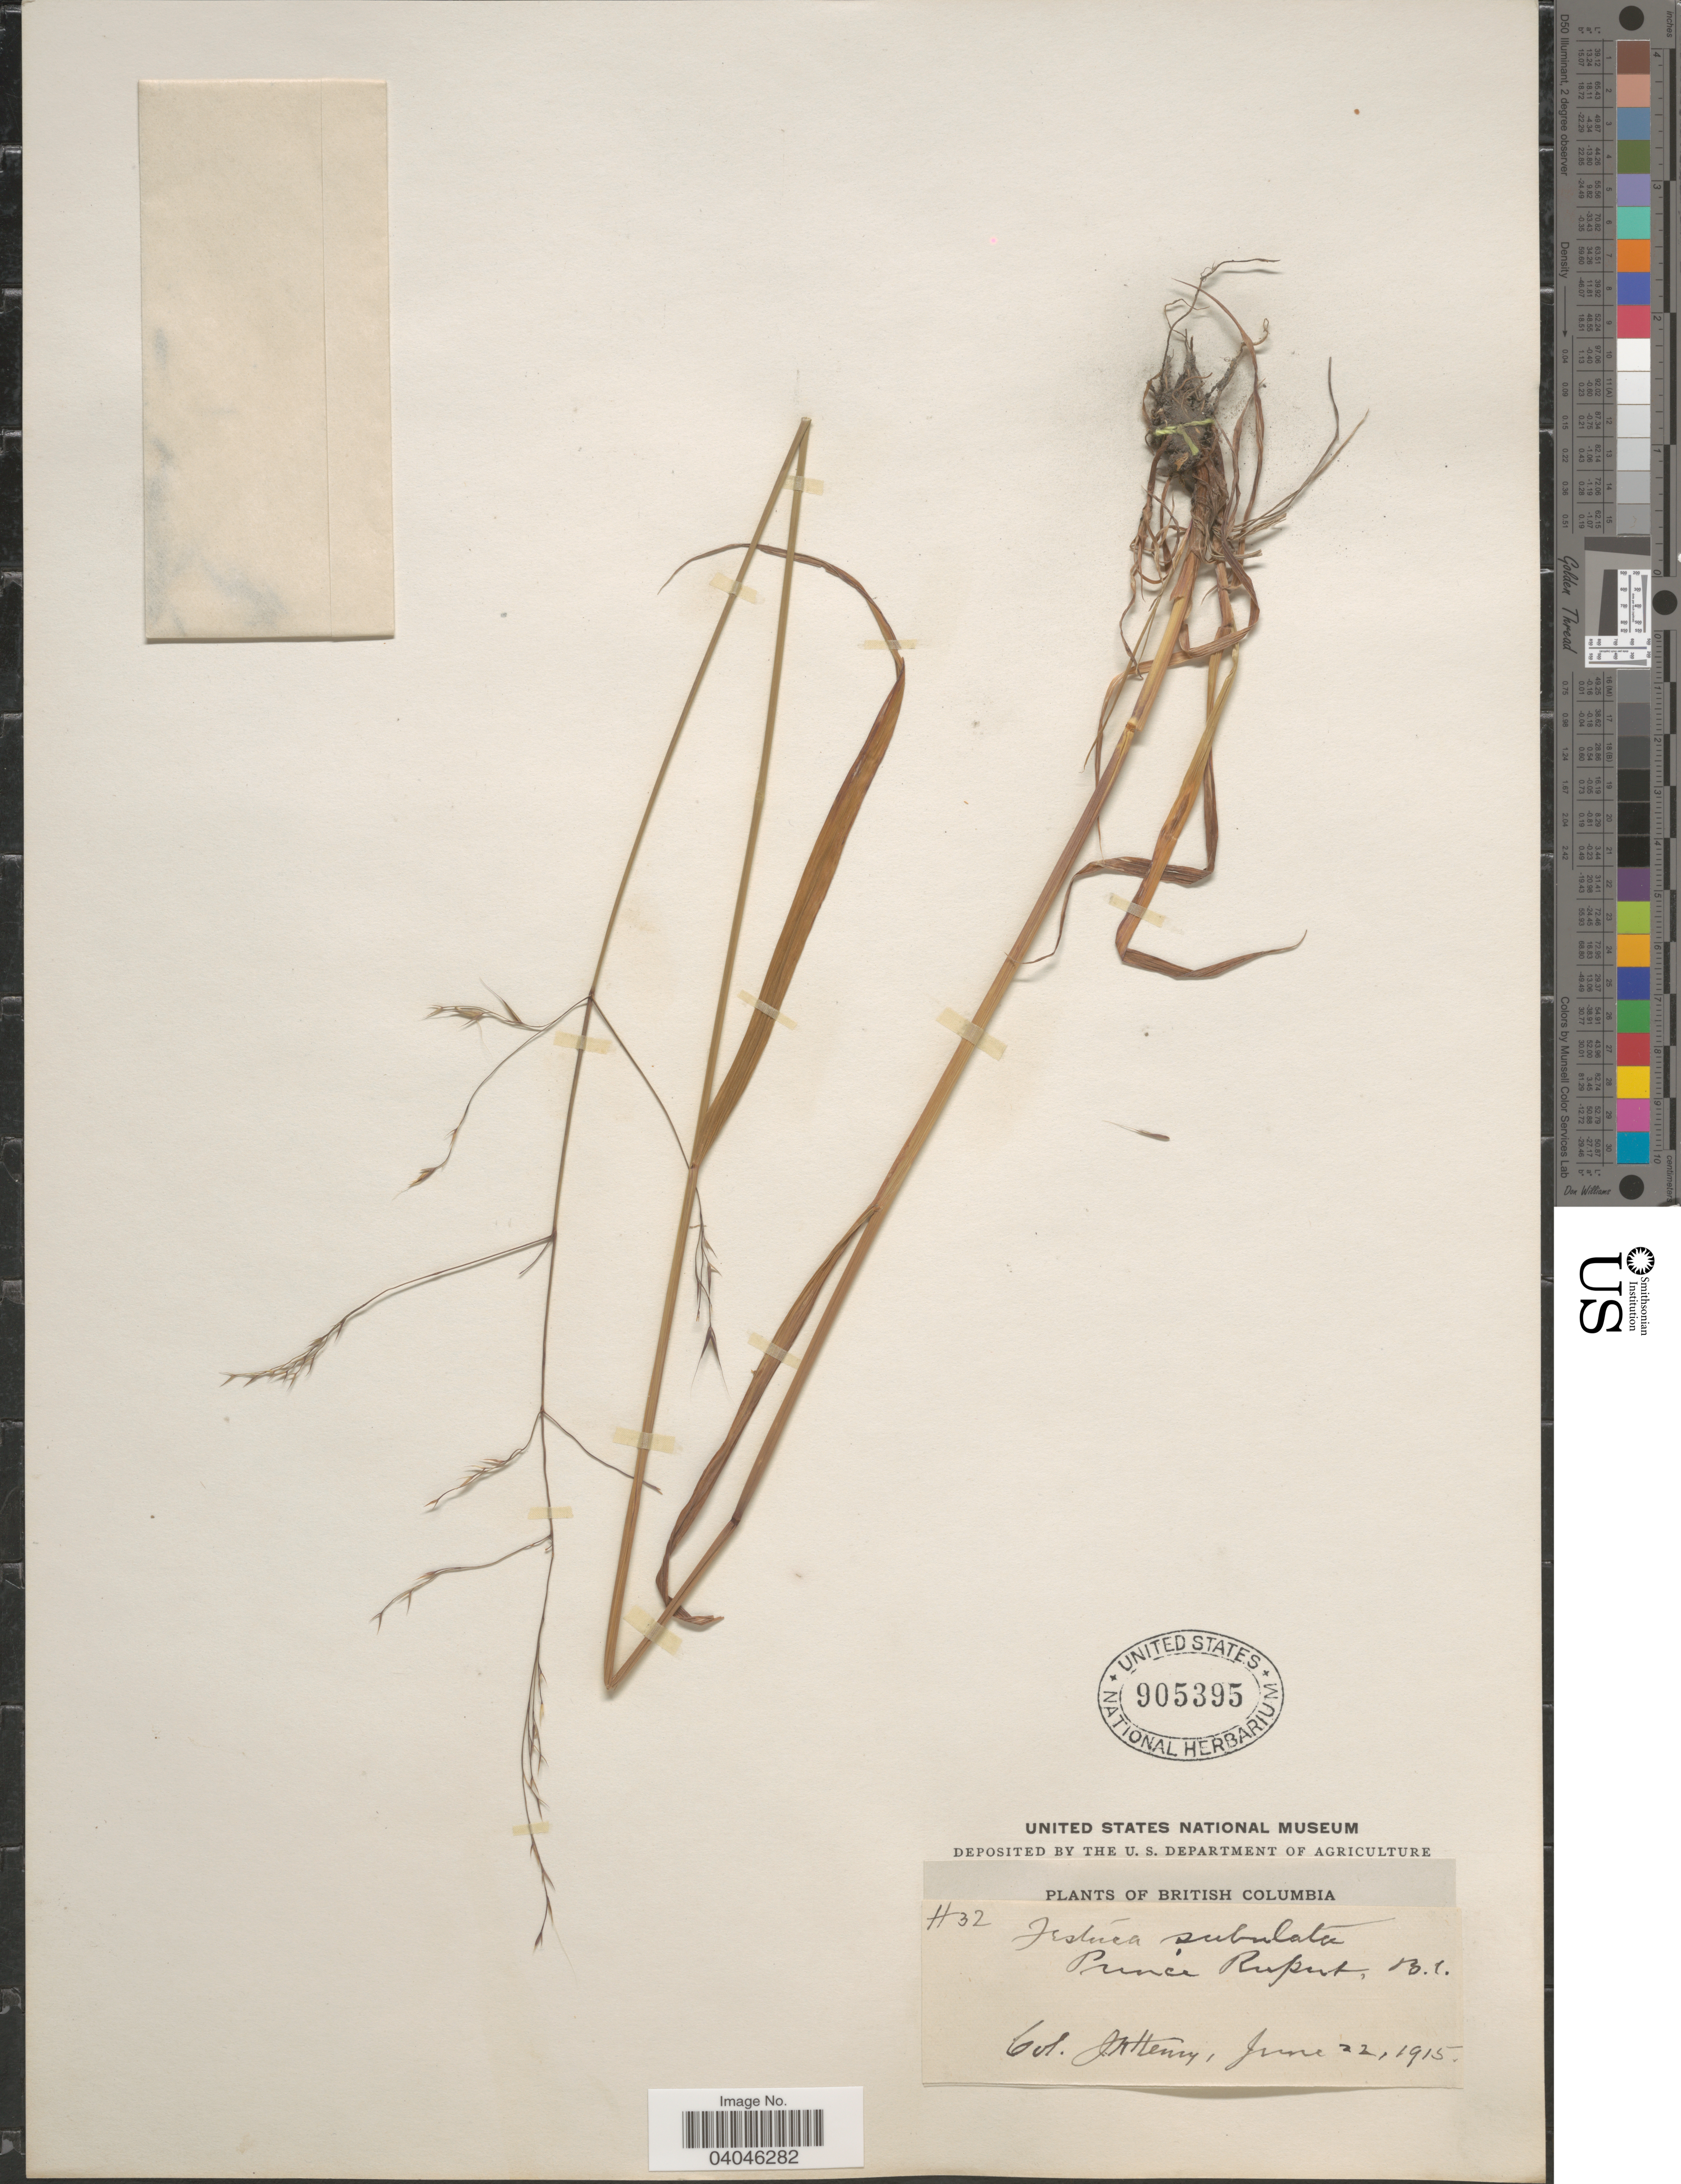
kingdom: Plantae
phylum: Tracheophyta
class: Liliopsida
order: Poales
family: Poaceae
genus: Festuca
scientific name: Festuca subulata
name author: Trin.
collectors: J. K. Henry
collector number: H32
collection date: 1915-06-22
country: Canada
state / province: British Columbia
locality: Prince Rupert.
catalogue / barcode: US 905395